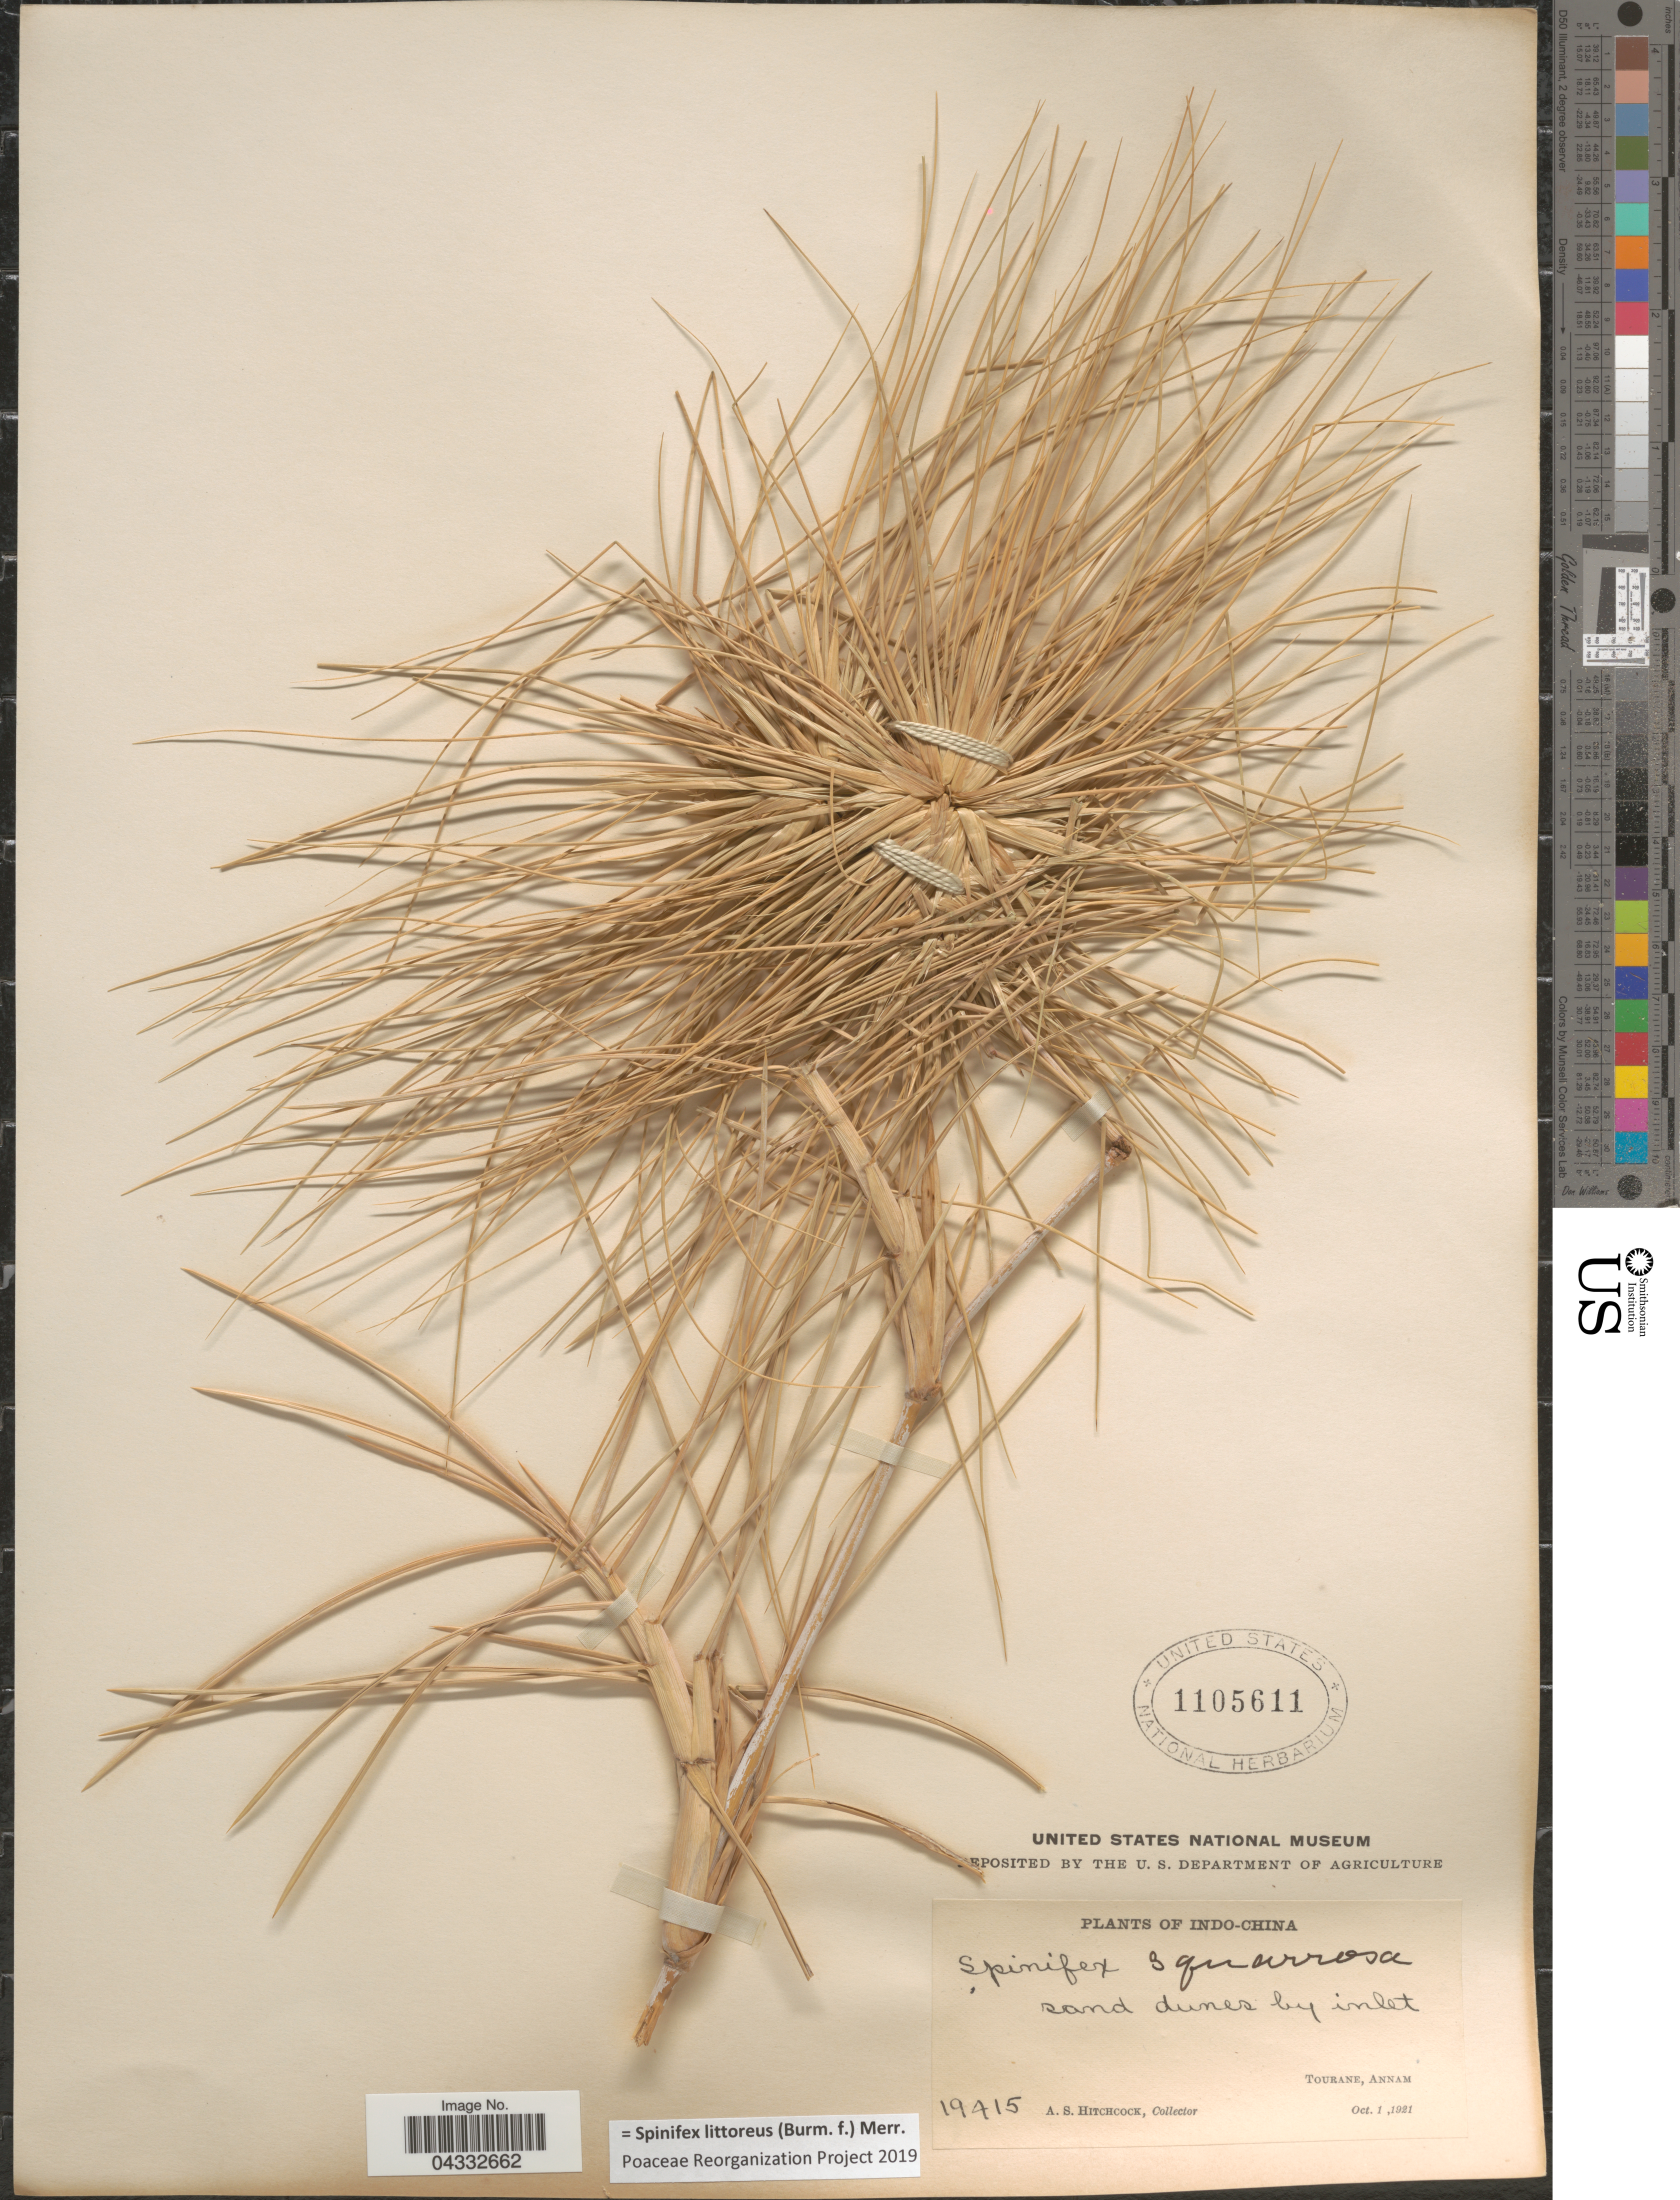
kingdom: Plantae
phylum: Tracheophyta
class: Liliopsida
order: Poales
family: Poaceae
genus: Spinifex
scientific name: Spinifex littoreus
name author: (Burm. f.) Merr.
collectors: A. S. Hitchcock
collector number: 19415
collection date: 1921-10-01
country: Vietnam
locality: Tourane, Annam.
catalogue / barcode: US 1105611